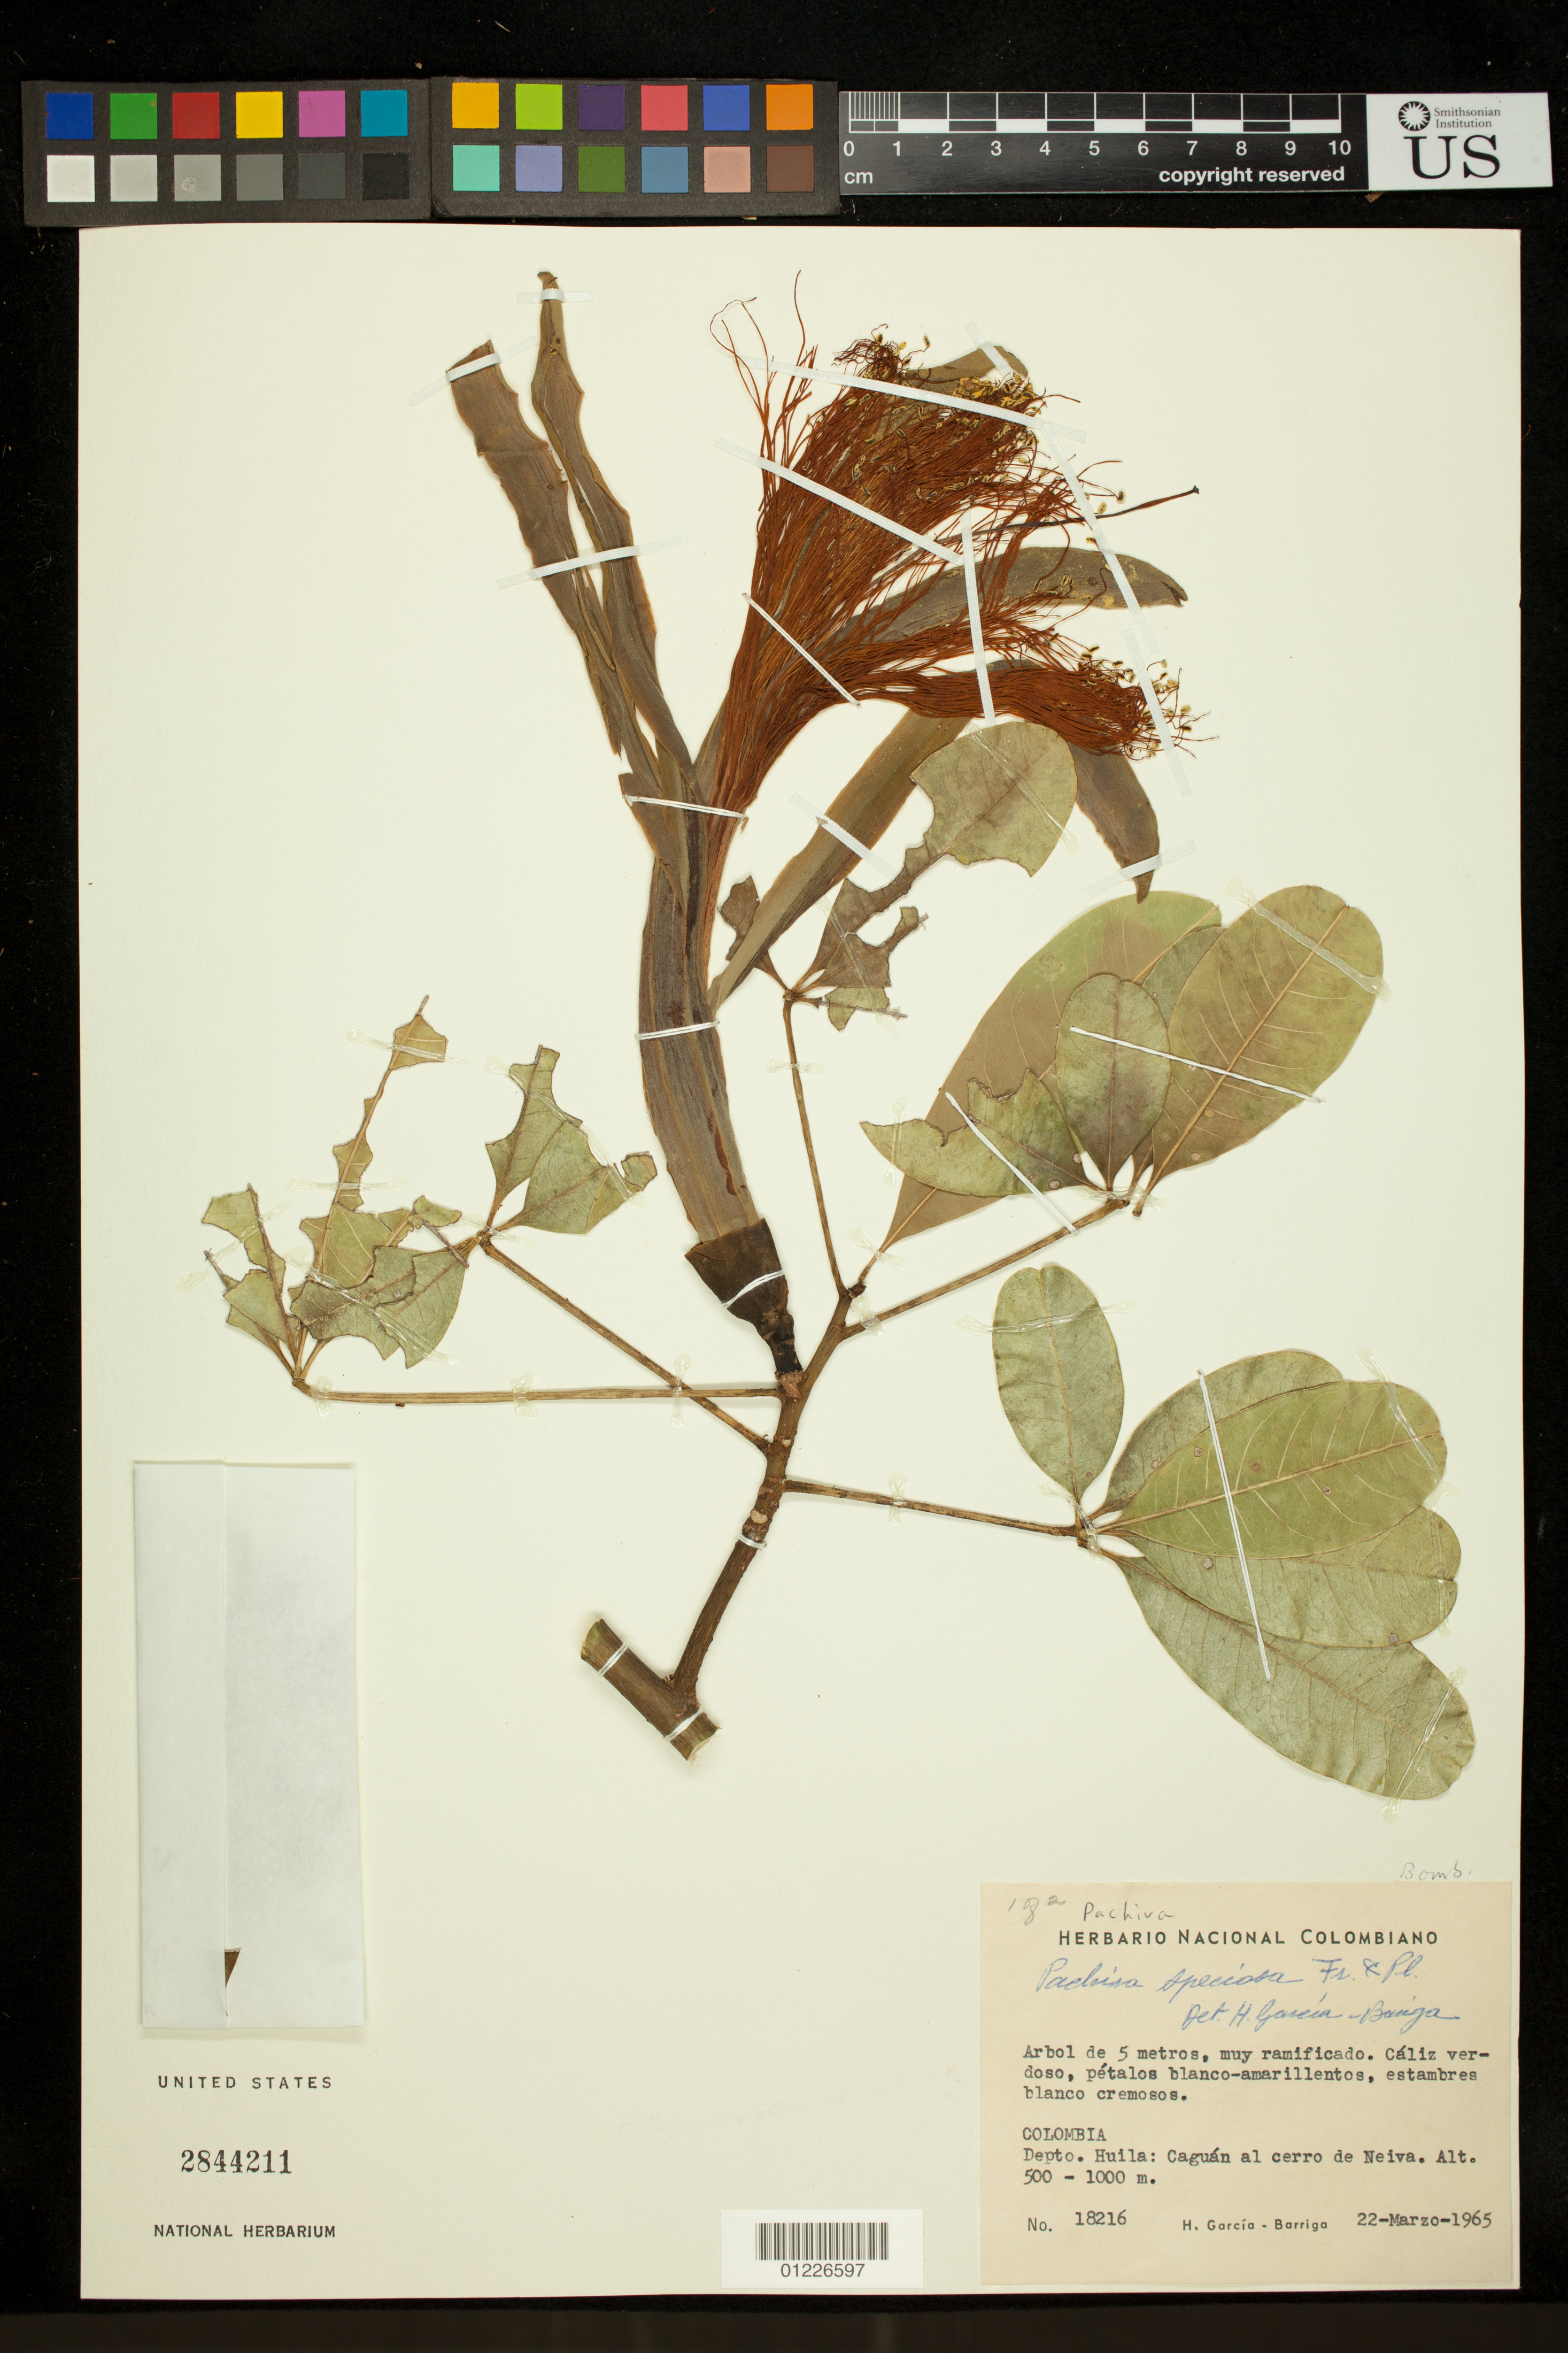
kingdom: Plantae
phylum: Tracheophyta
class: Magnoliopsida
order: Malvales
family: Malvaceae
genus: Pachira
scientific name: Pachira speciosa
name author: Triana & Planch.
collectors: H. García Barriga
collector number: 18216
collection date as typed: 3/22/1965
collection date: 1965-03-22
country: Colombia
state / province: Huila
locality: Colombia. Depto. Huila: Caguán al cerro de Neiva.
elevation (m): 500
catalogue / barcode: US 2844211